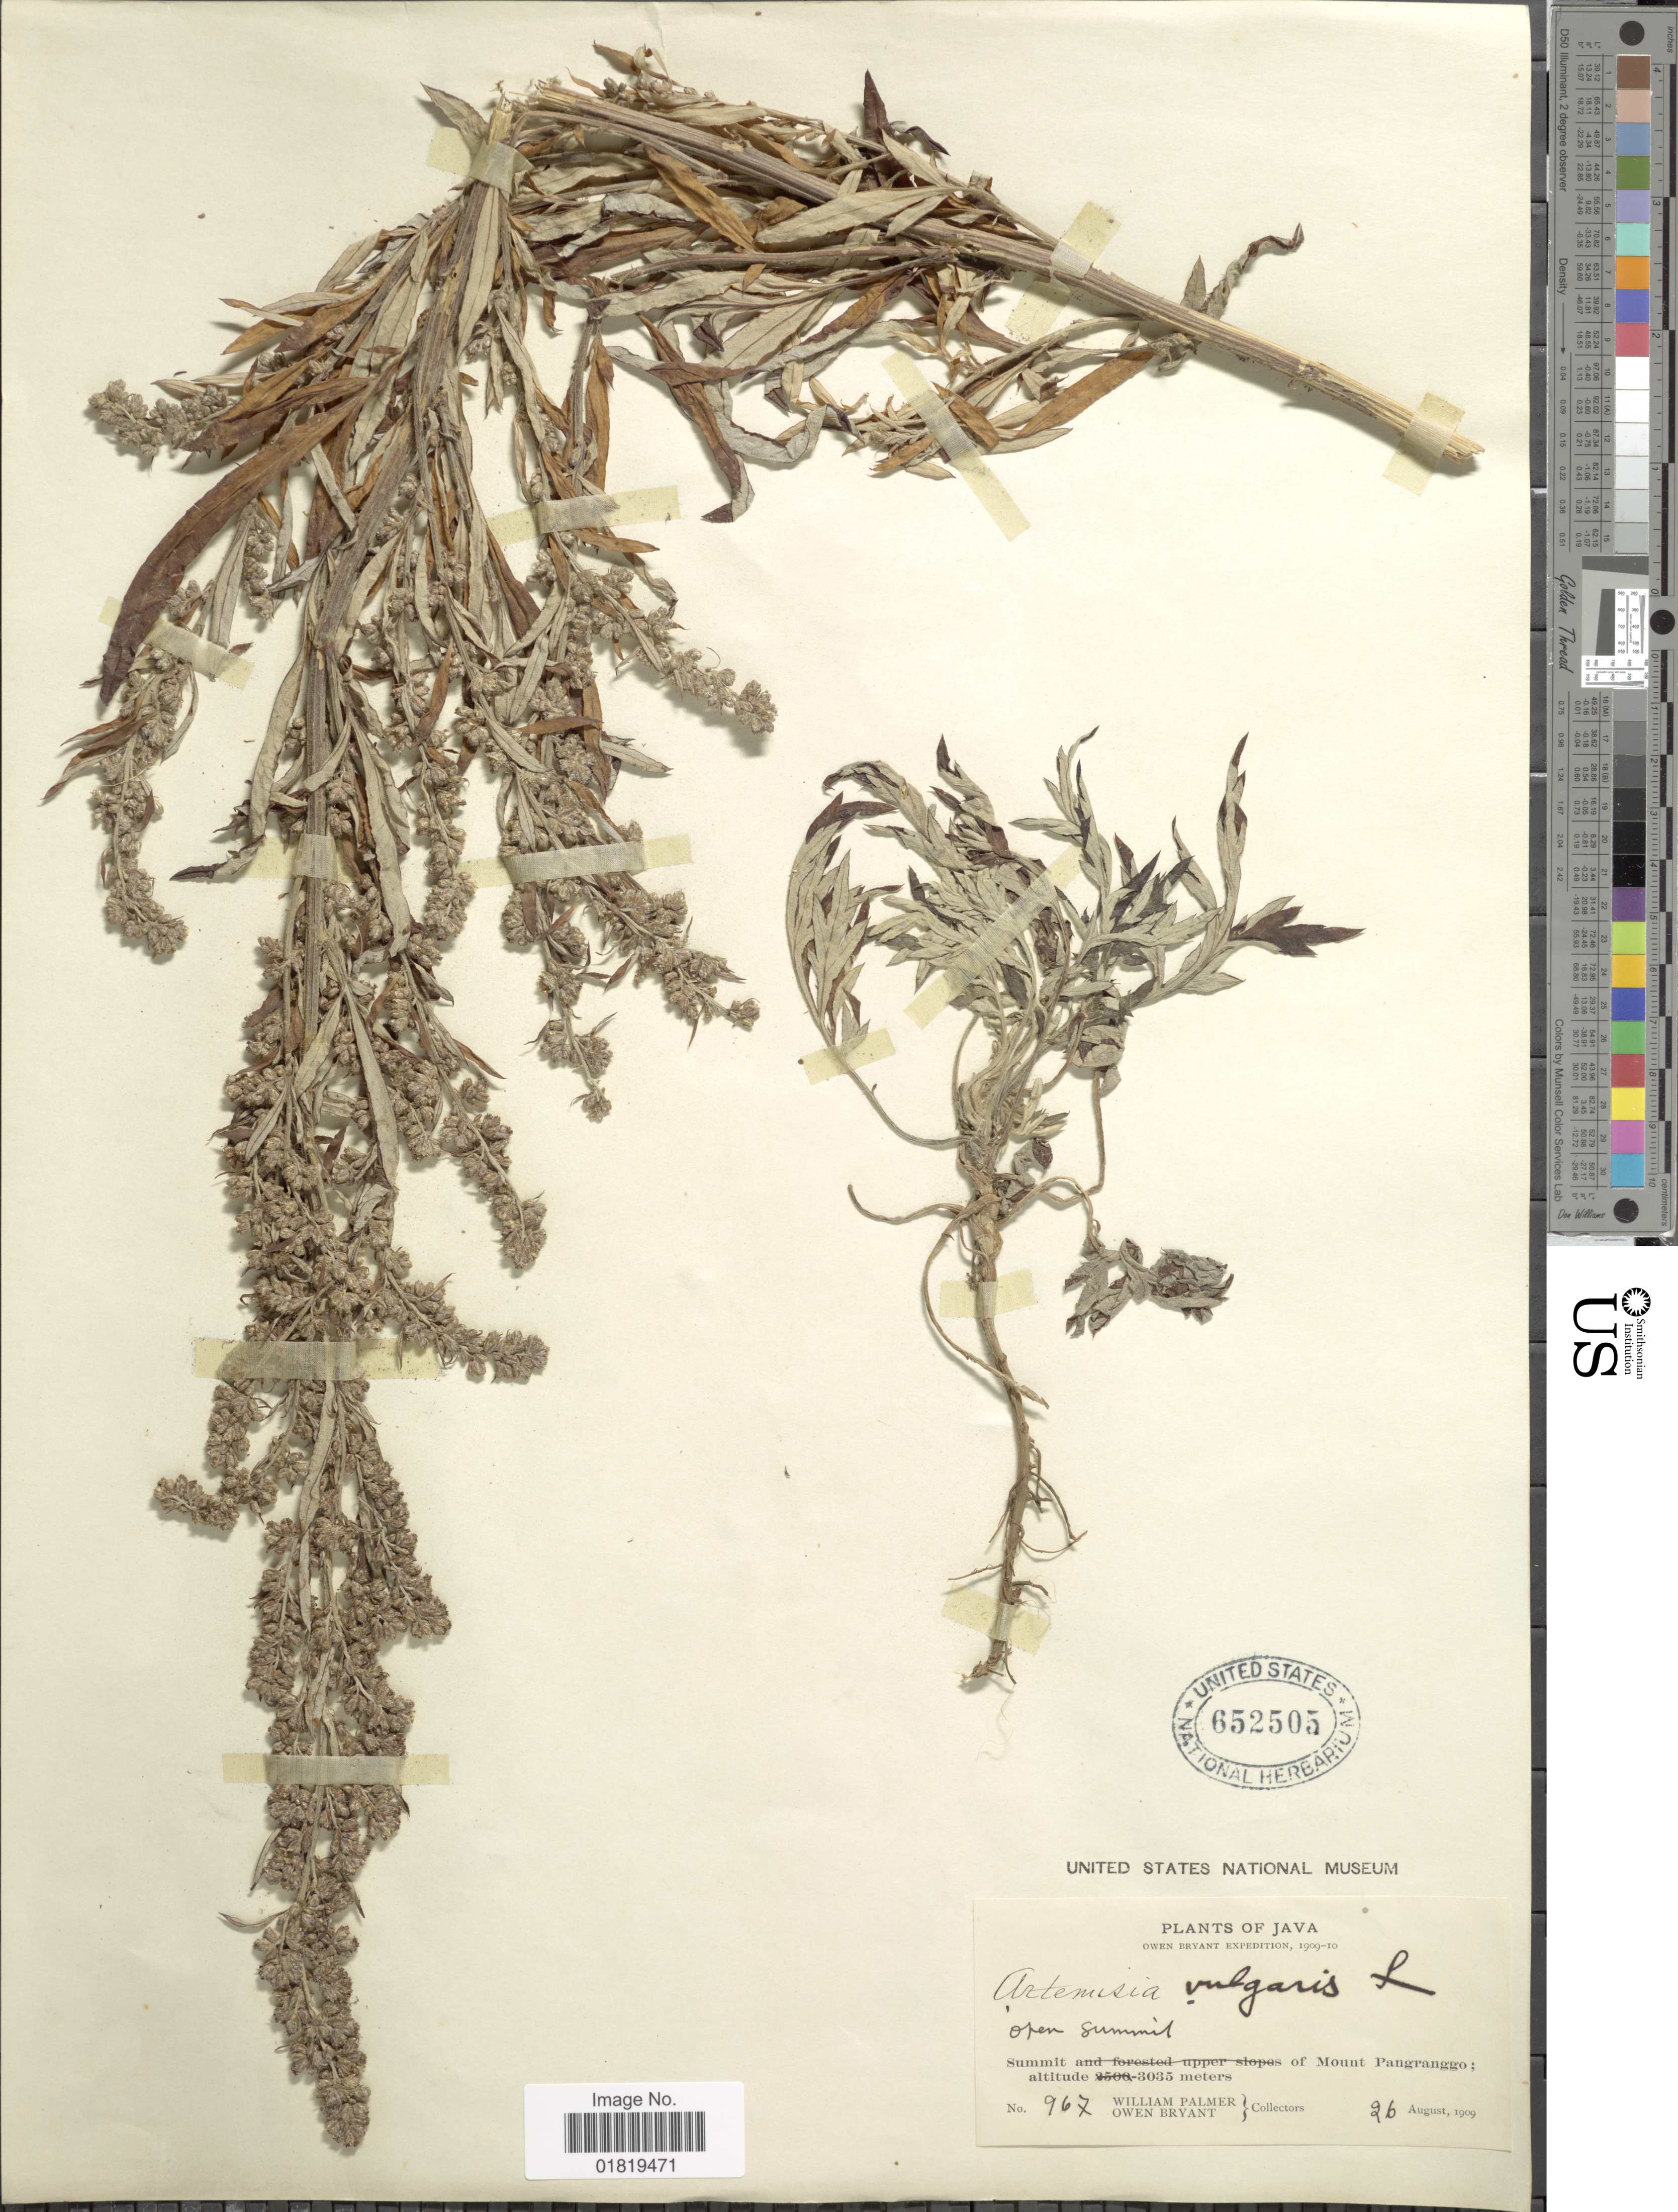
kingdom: Plantae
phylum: Tracheophyta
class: Magnoliopsida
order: Asterales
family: Asteraceae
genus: Artemisia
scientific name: Artemisia vulgaris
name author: L.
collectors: W. Palmer & O. Bryant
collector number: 967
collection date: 1909-08-26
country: Indonesia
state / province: Java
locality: Summit of Mount Pangranggo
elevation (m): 3035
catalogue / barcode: US 652505